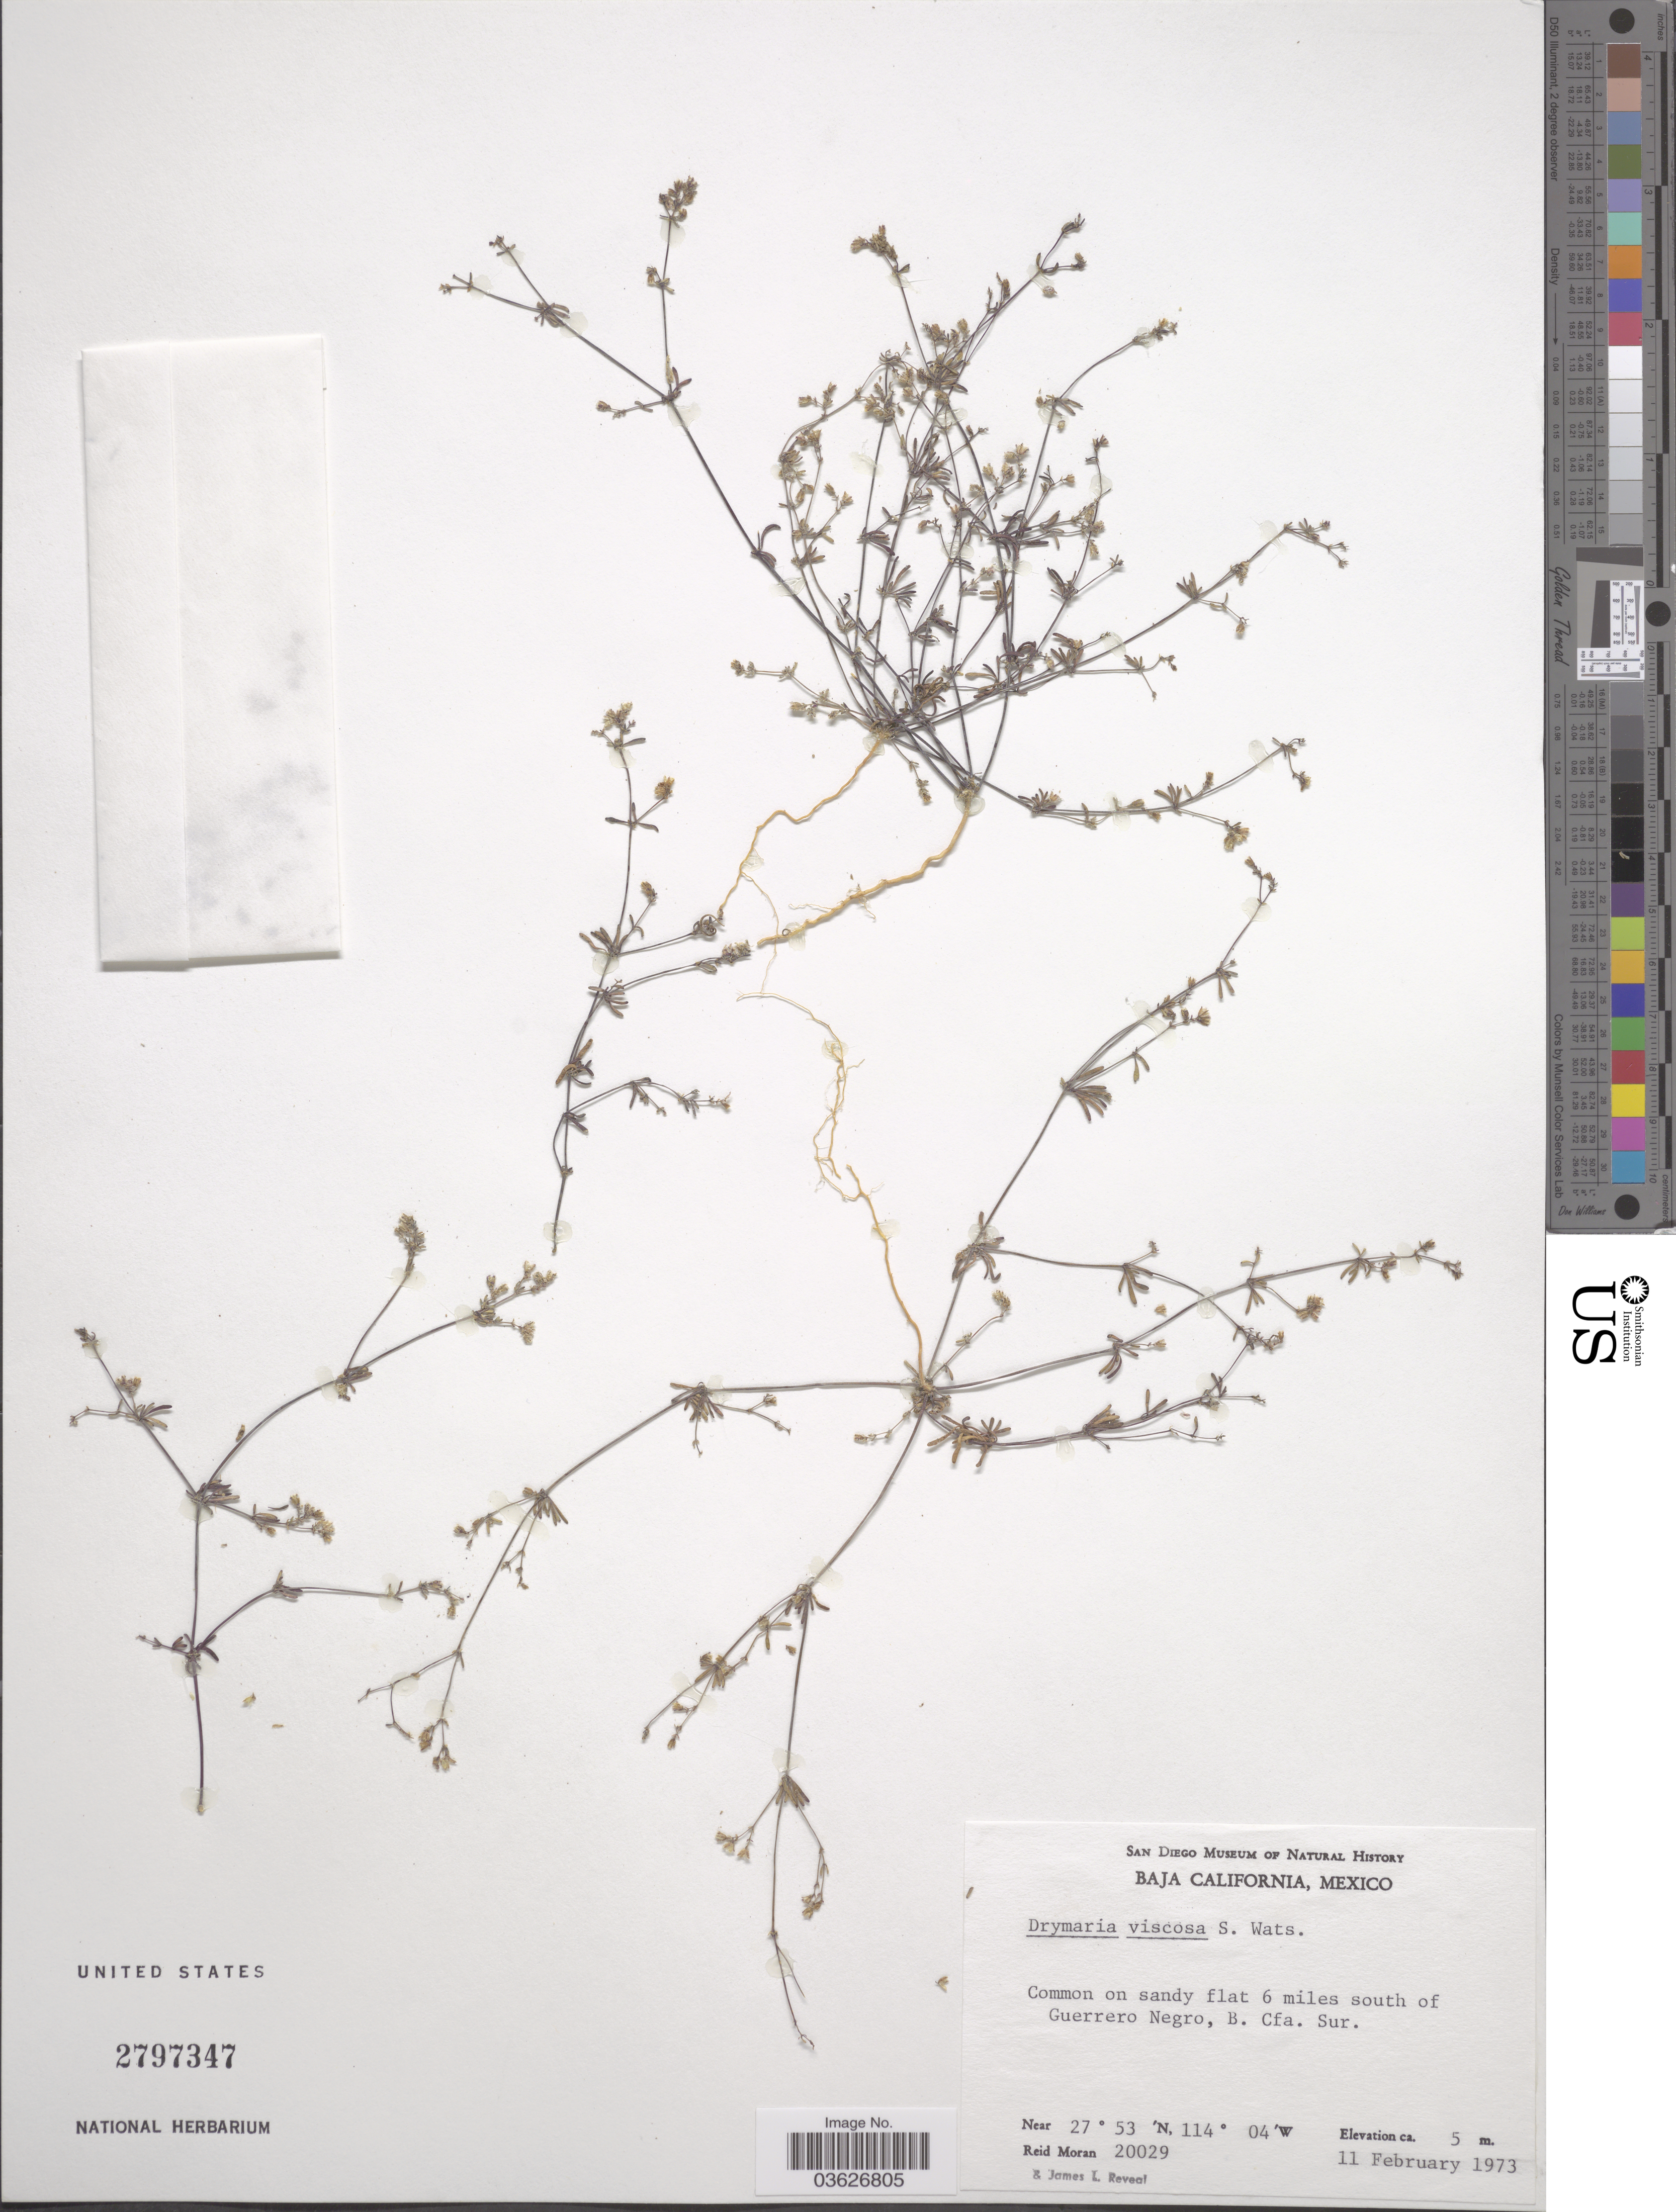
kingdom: Plantae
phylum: Tracheophyta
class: Magnoliopsida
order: Caryophyllales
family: Caryophyllaceae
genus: Drymaria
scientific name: Drymaria viscosa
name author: S. Watson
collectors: R. Moran & J. L. Reveal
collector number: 20029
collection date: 1973-02-11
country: Mexico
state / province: Baja California Sur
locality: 6 miles south of Guerrero Negro.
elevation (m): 5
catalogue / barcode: US 2797347